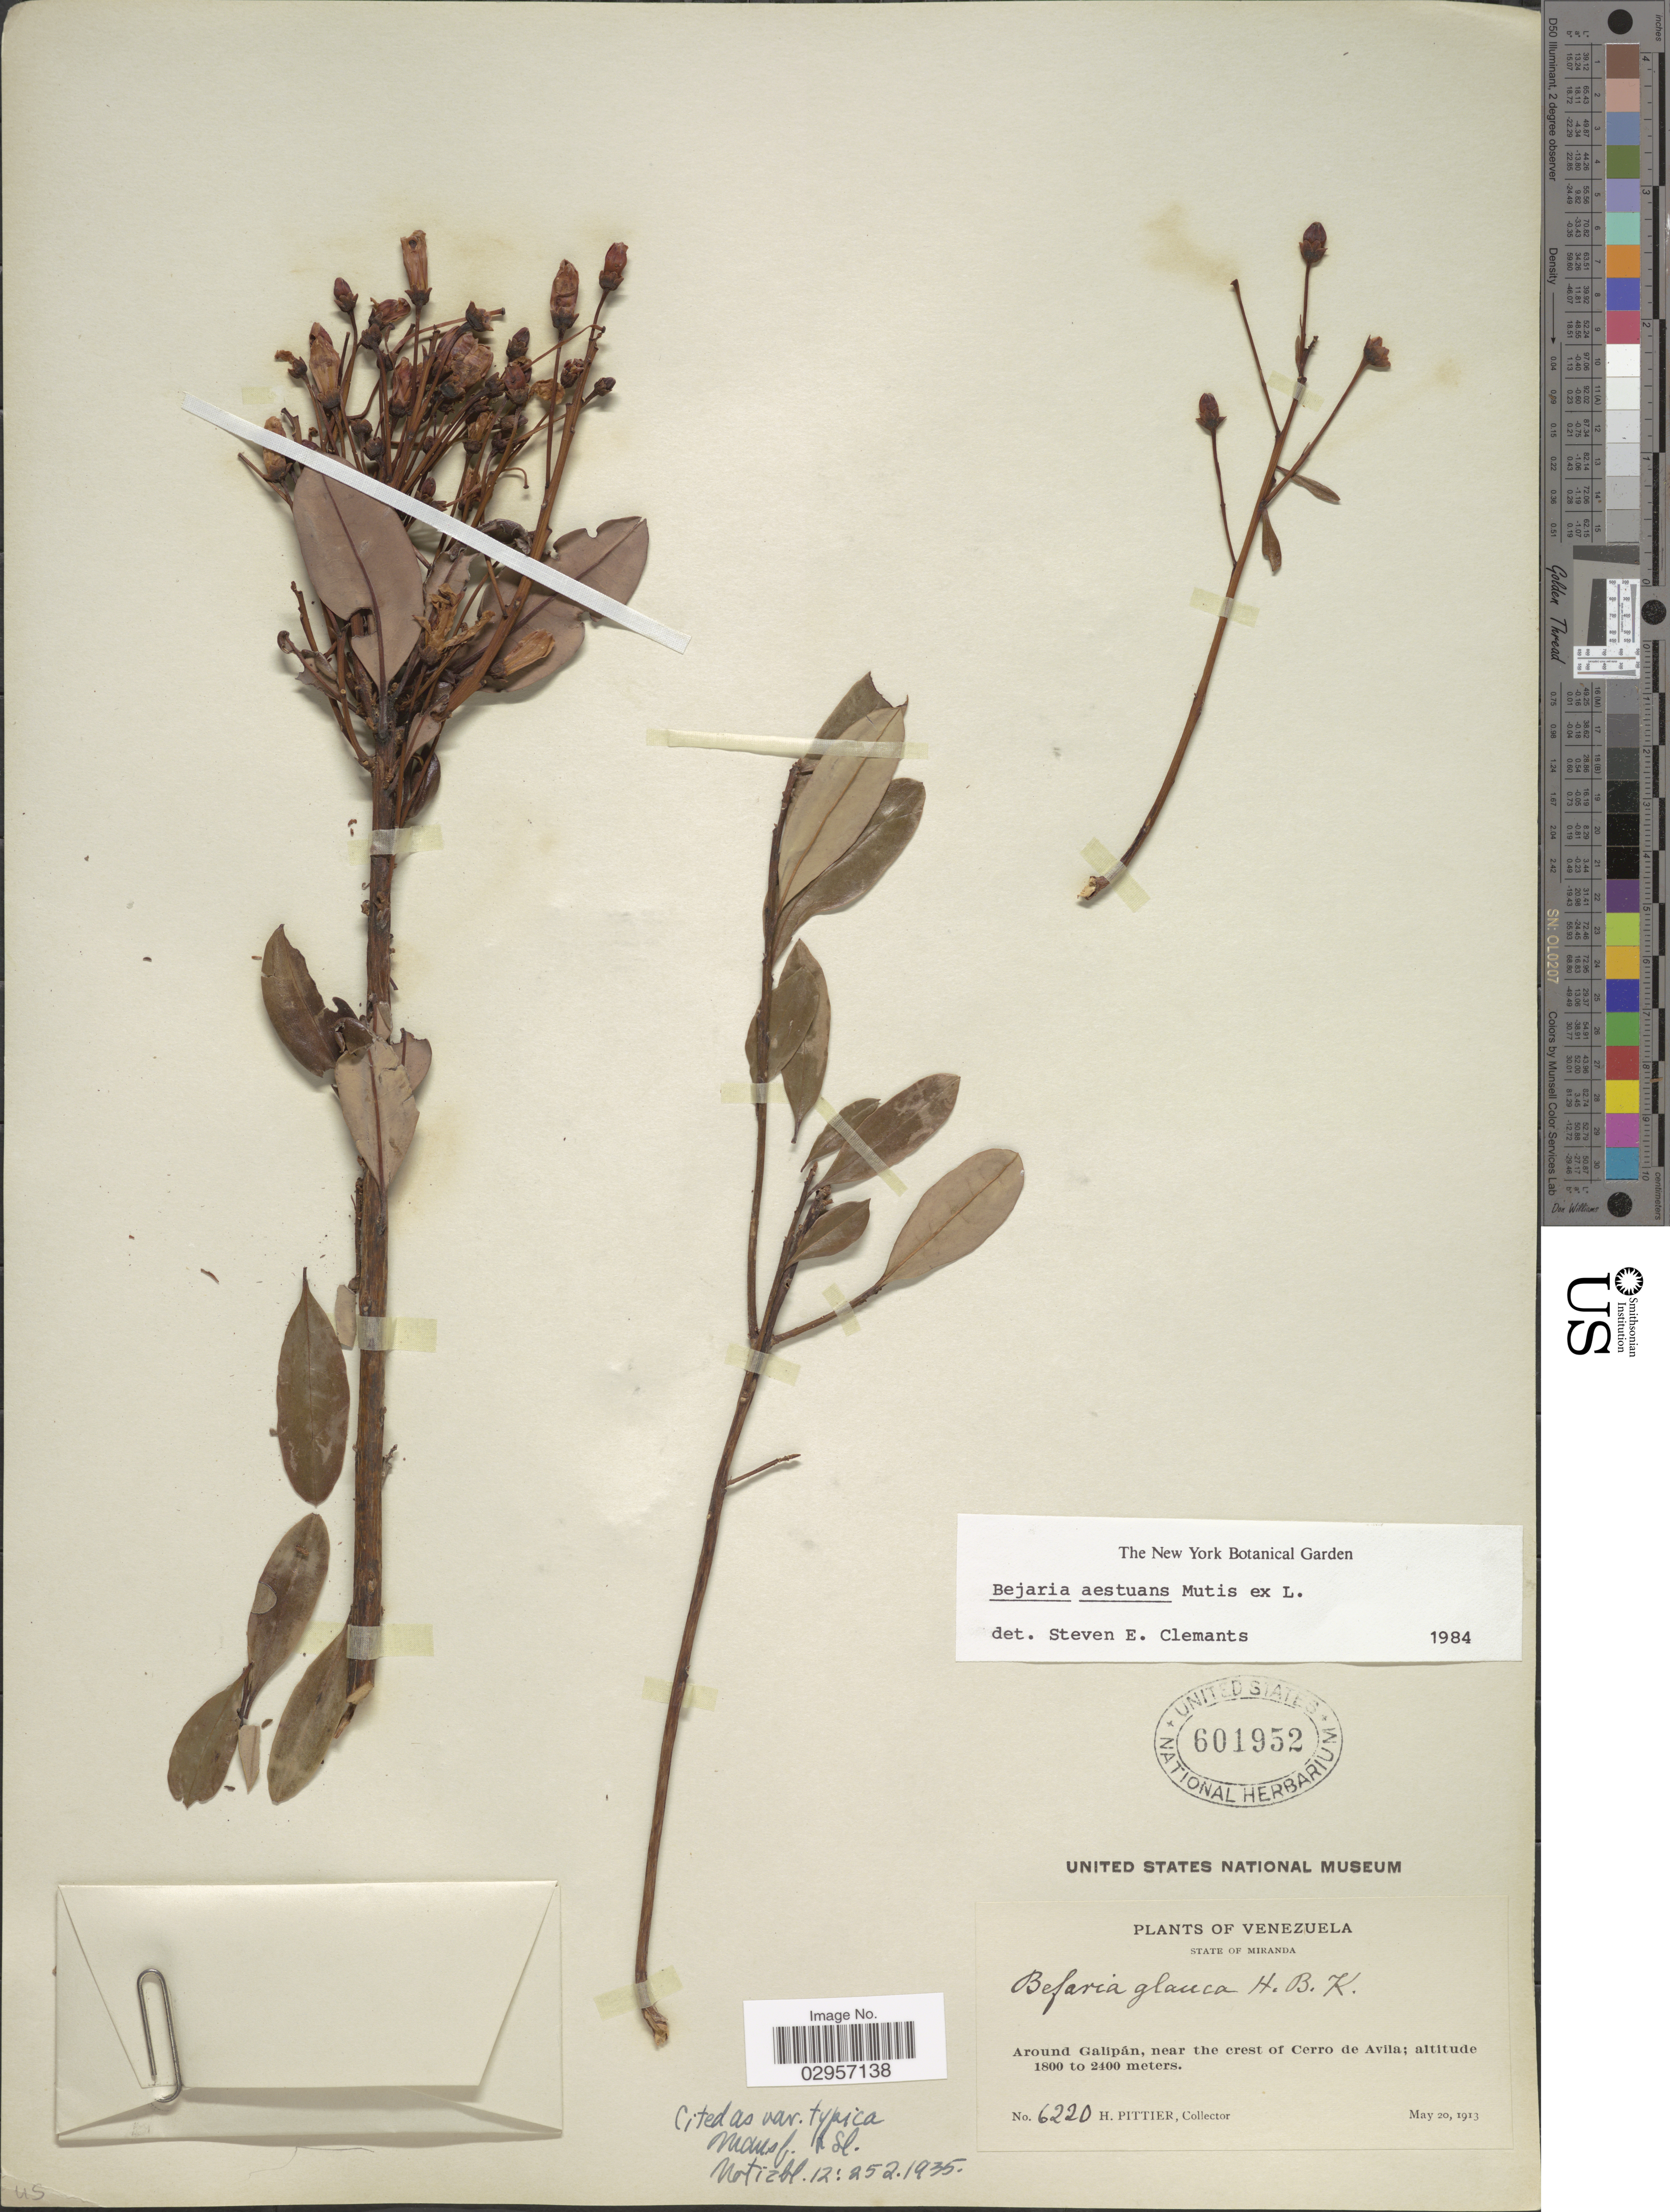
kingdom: Plantae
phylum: Tracheophyta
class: Magnoliopsida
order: Ericales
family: Ericaceae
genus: Befaria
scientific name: Befaria aestuans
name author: Mutis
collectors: H. F. Pittier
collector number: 6220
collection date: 1913-05-20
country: Venezuela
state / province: Miranda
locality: State of Miranda. Around Galipán, near the crest of Cerro de Avila.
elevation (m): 1800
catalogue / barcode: US 601952